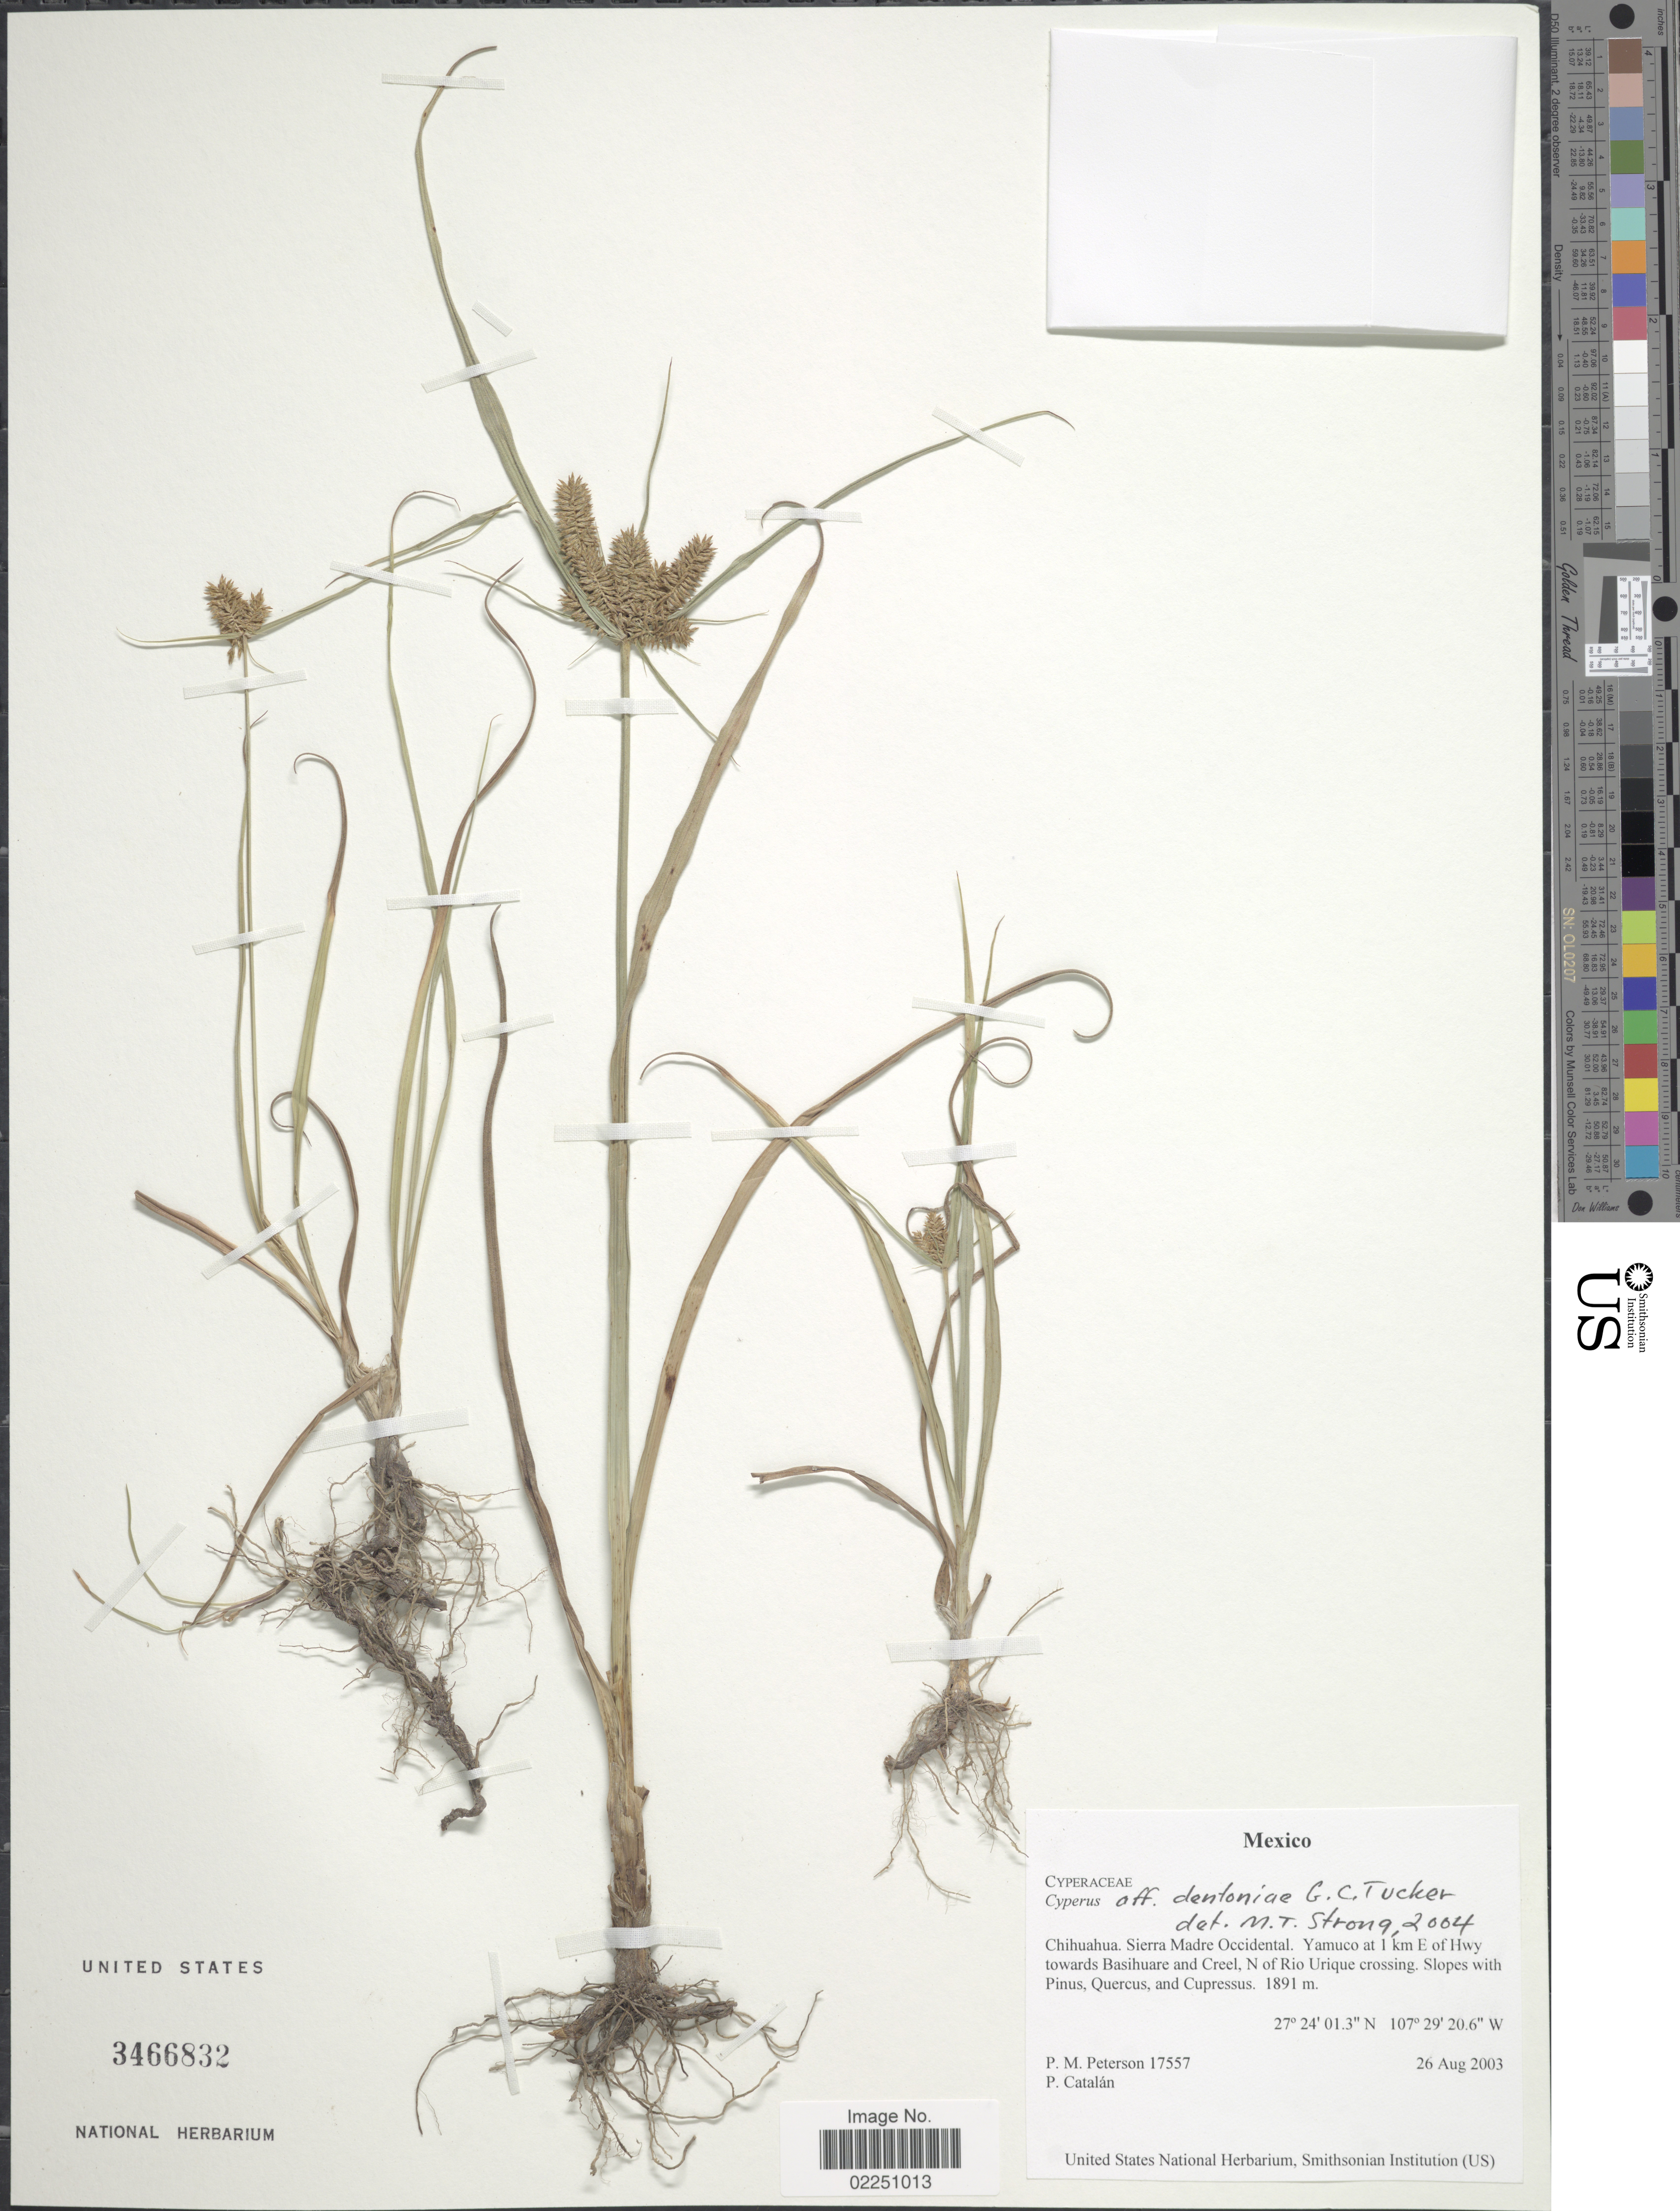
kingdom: Plantae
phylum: Tracheophyta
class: Liliopsida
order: Poales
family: Cyperaceae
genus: Cyperus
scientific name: Cyperus dentoniae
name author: G.C. Tucker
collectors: P. M. Peterson & P. Catalán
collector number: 17557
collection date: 2003-08-26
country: Mexico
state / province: Chihuahua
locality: Sierra Madre Occidental. Yamuco at 1 km E of Hwy towards Basihuare and Creel, N of Rio Urique crossing.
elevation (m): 1891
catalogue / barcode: US 3466832